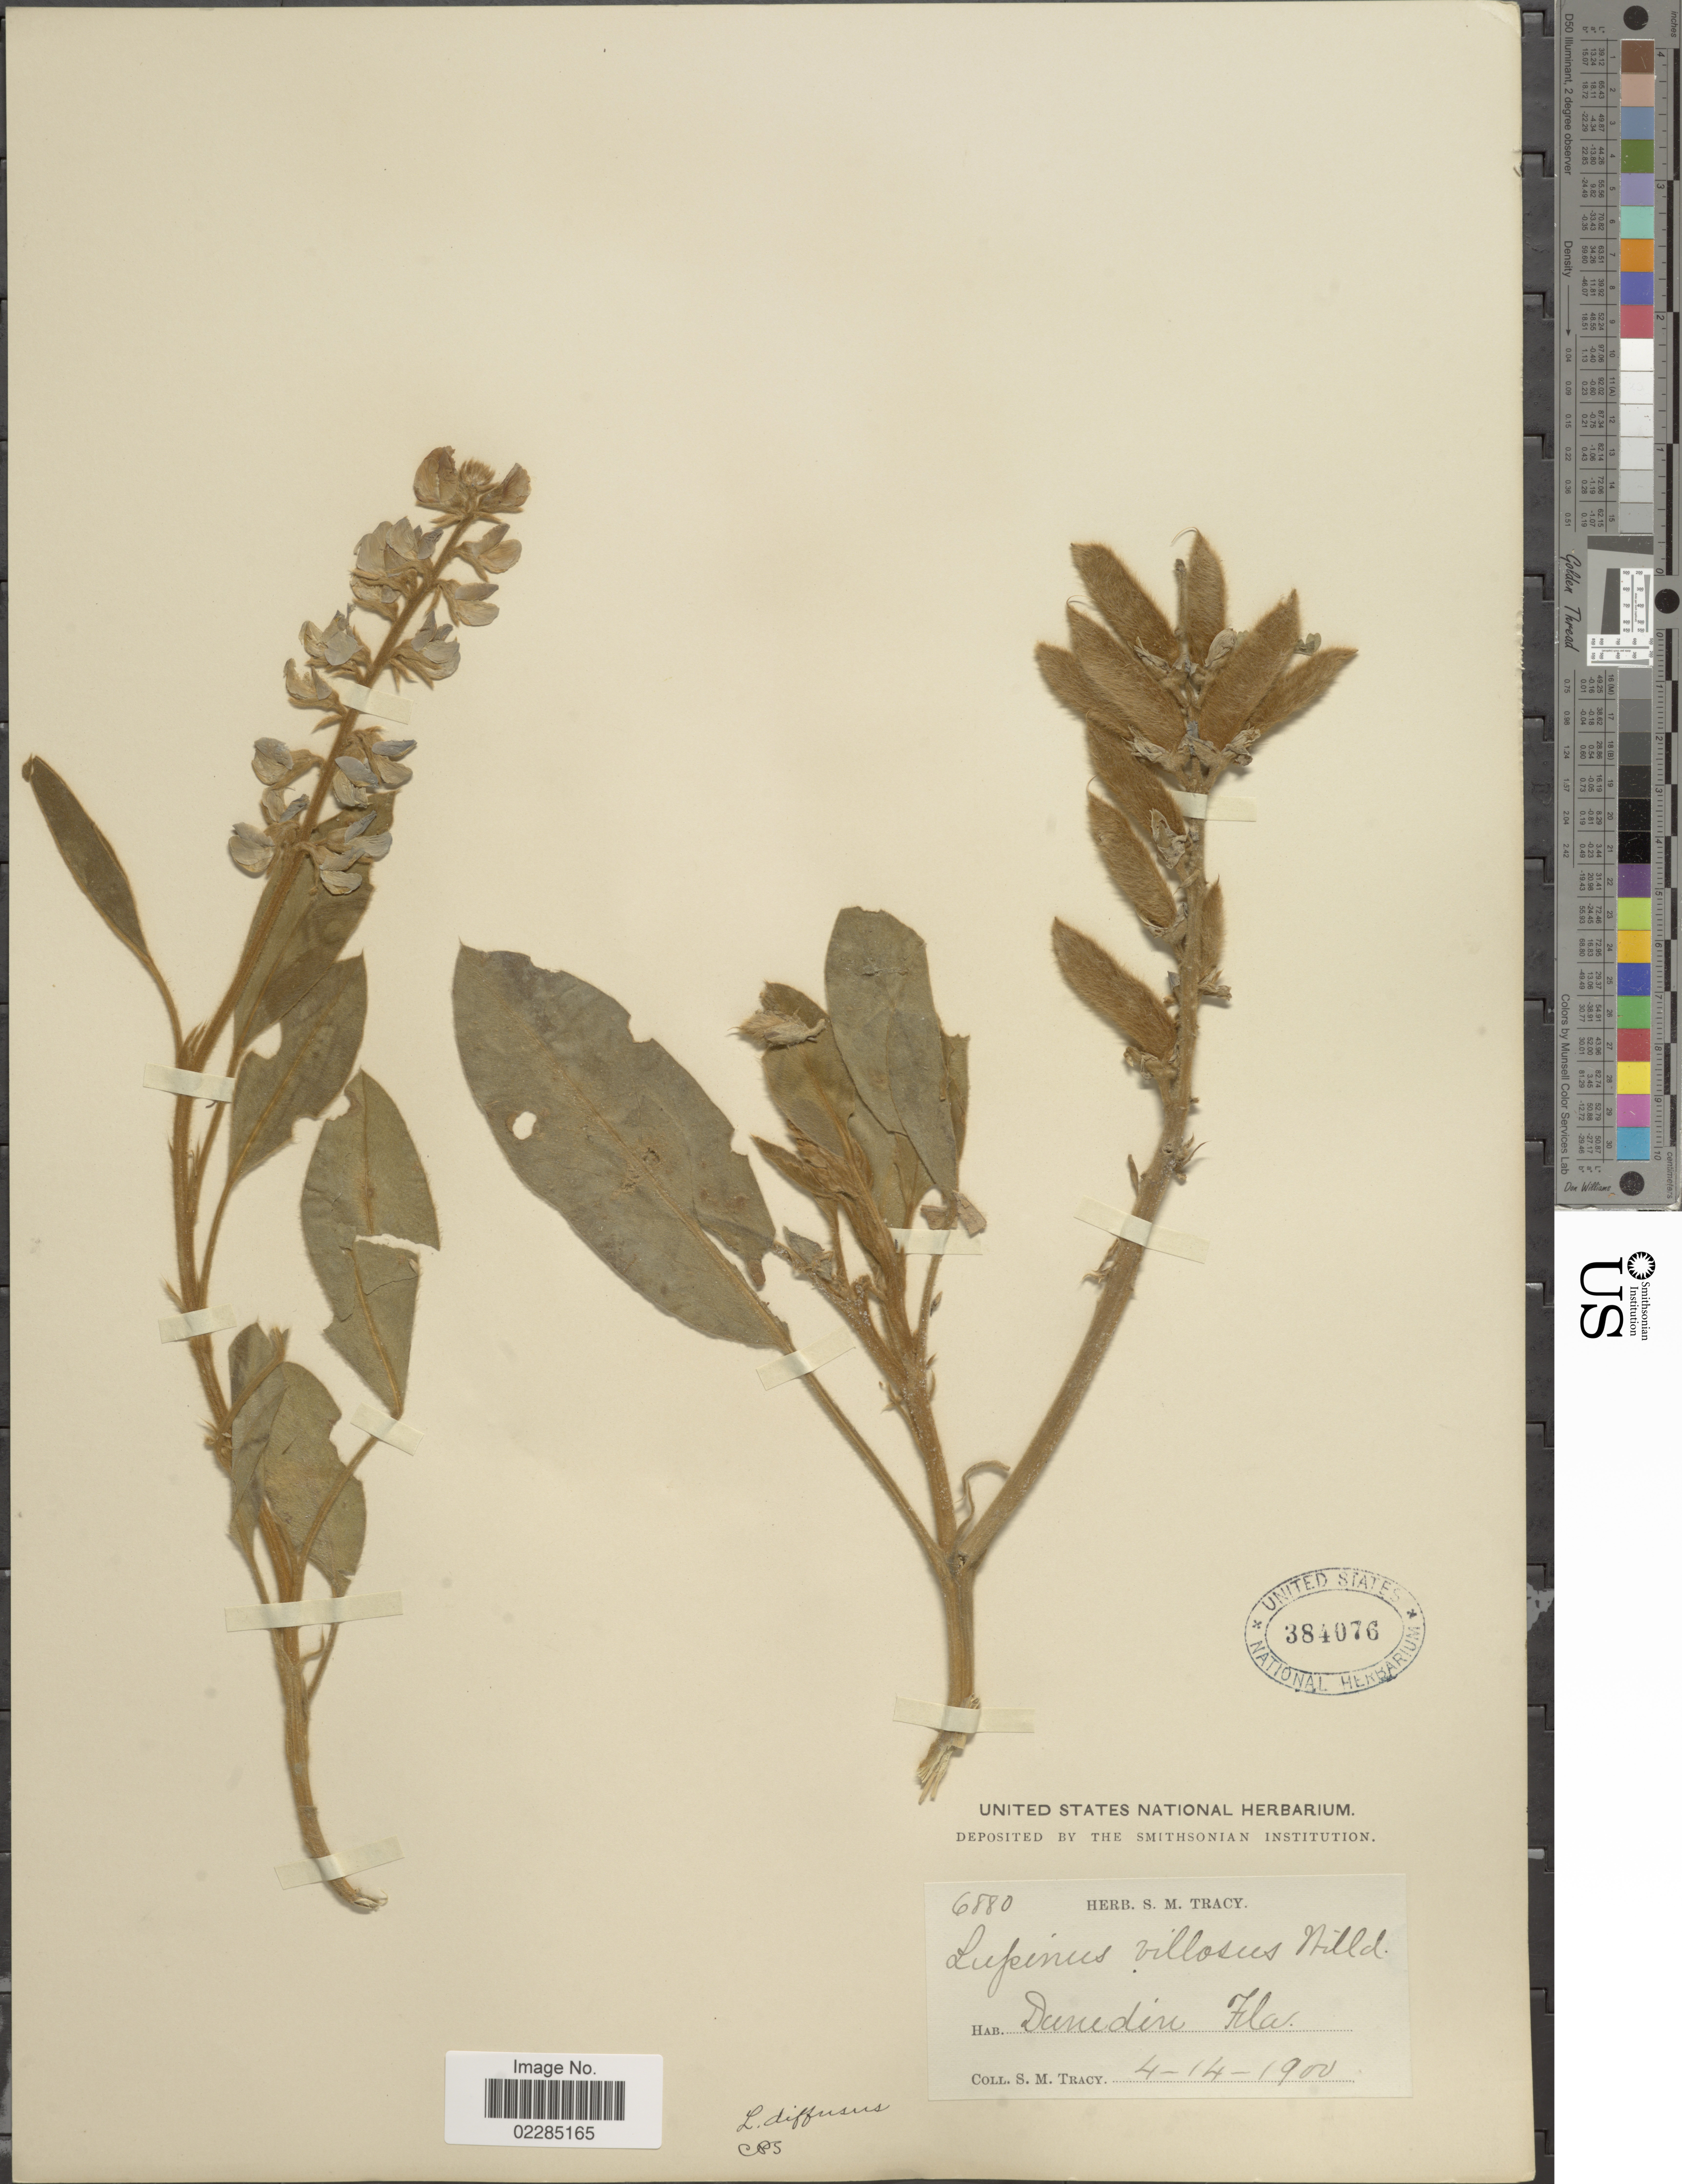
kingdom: Plantae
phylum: Tracheophyta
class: Magnoliopsida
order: Fabales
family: Fabaceae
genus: Lupinus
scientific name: Lupinus diffusus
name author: Nutt.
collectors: S. Stracy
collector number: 6880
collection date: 1900-04-14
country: United States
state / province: Florida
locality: Dunedin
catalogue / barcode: US 384076